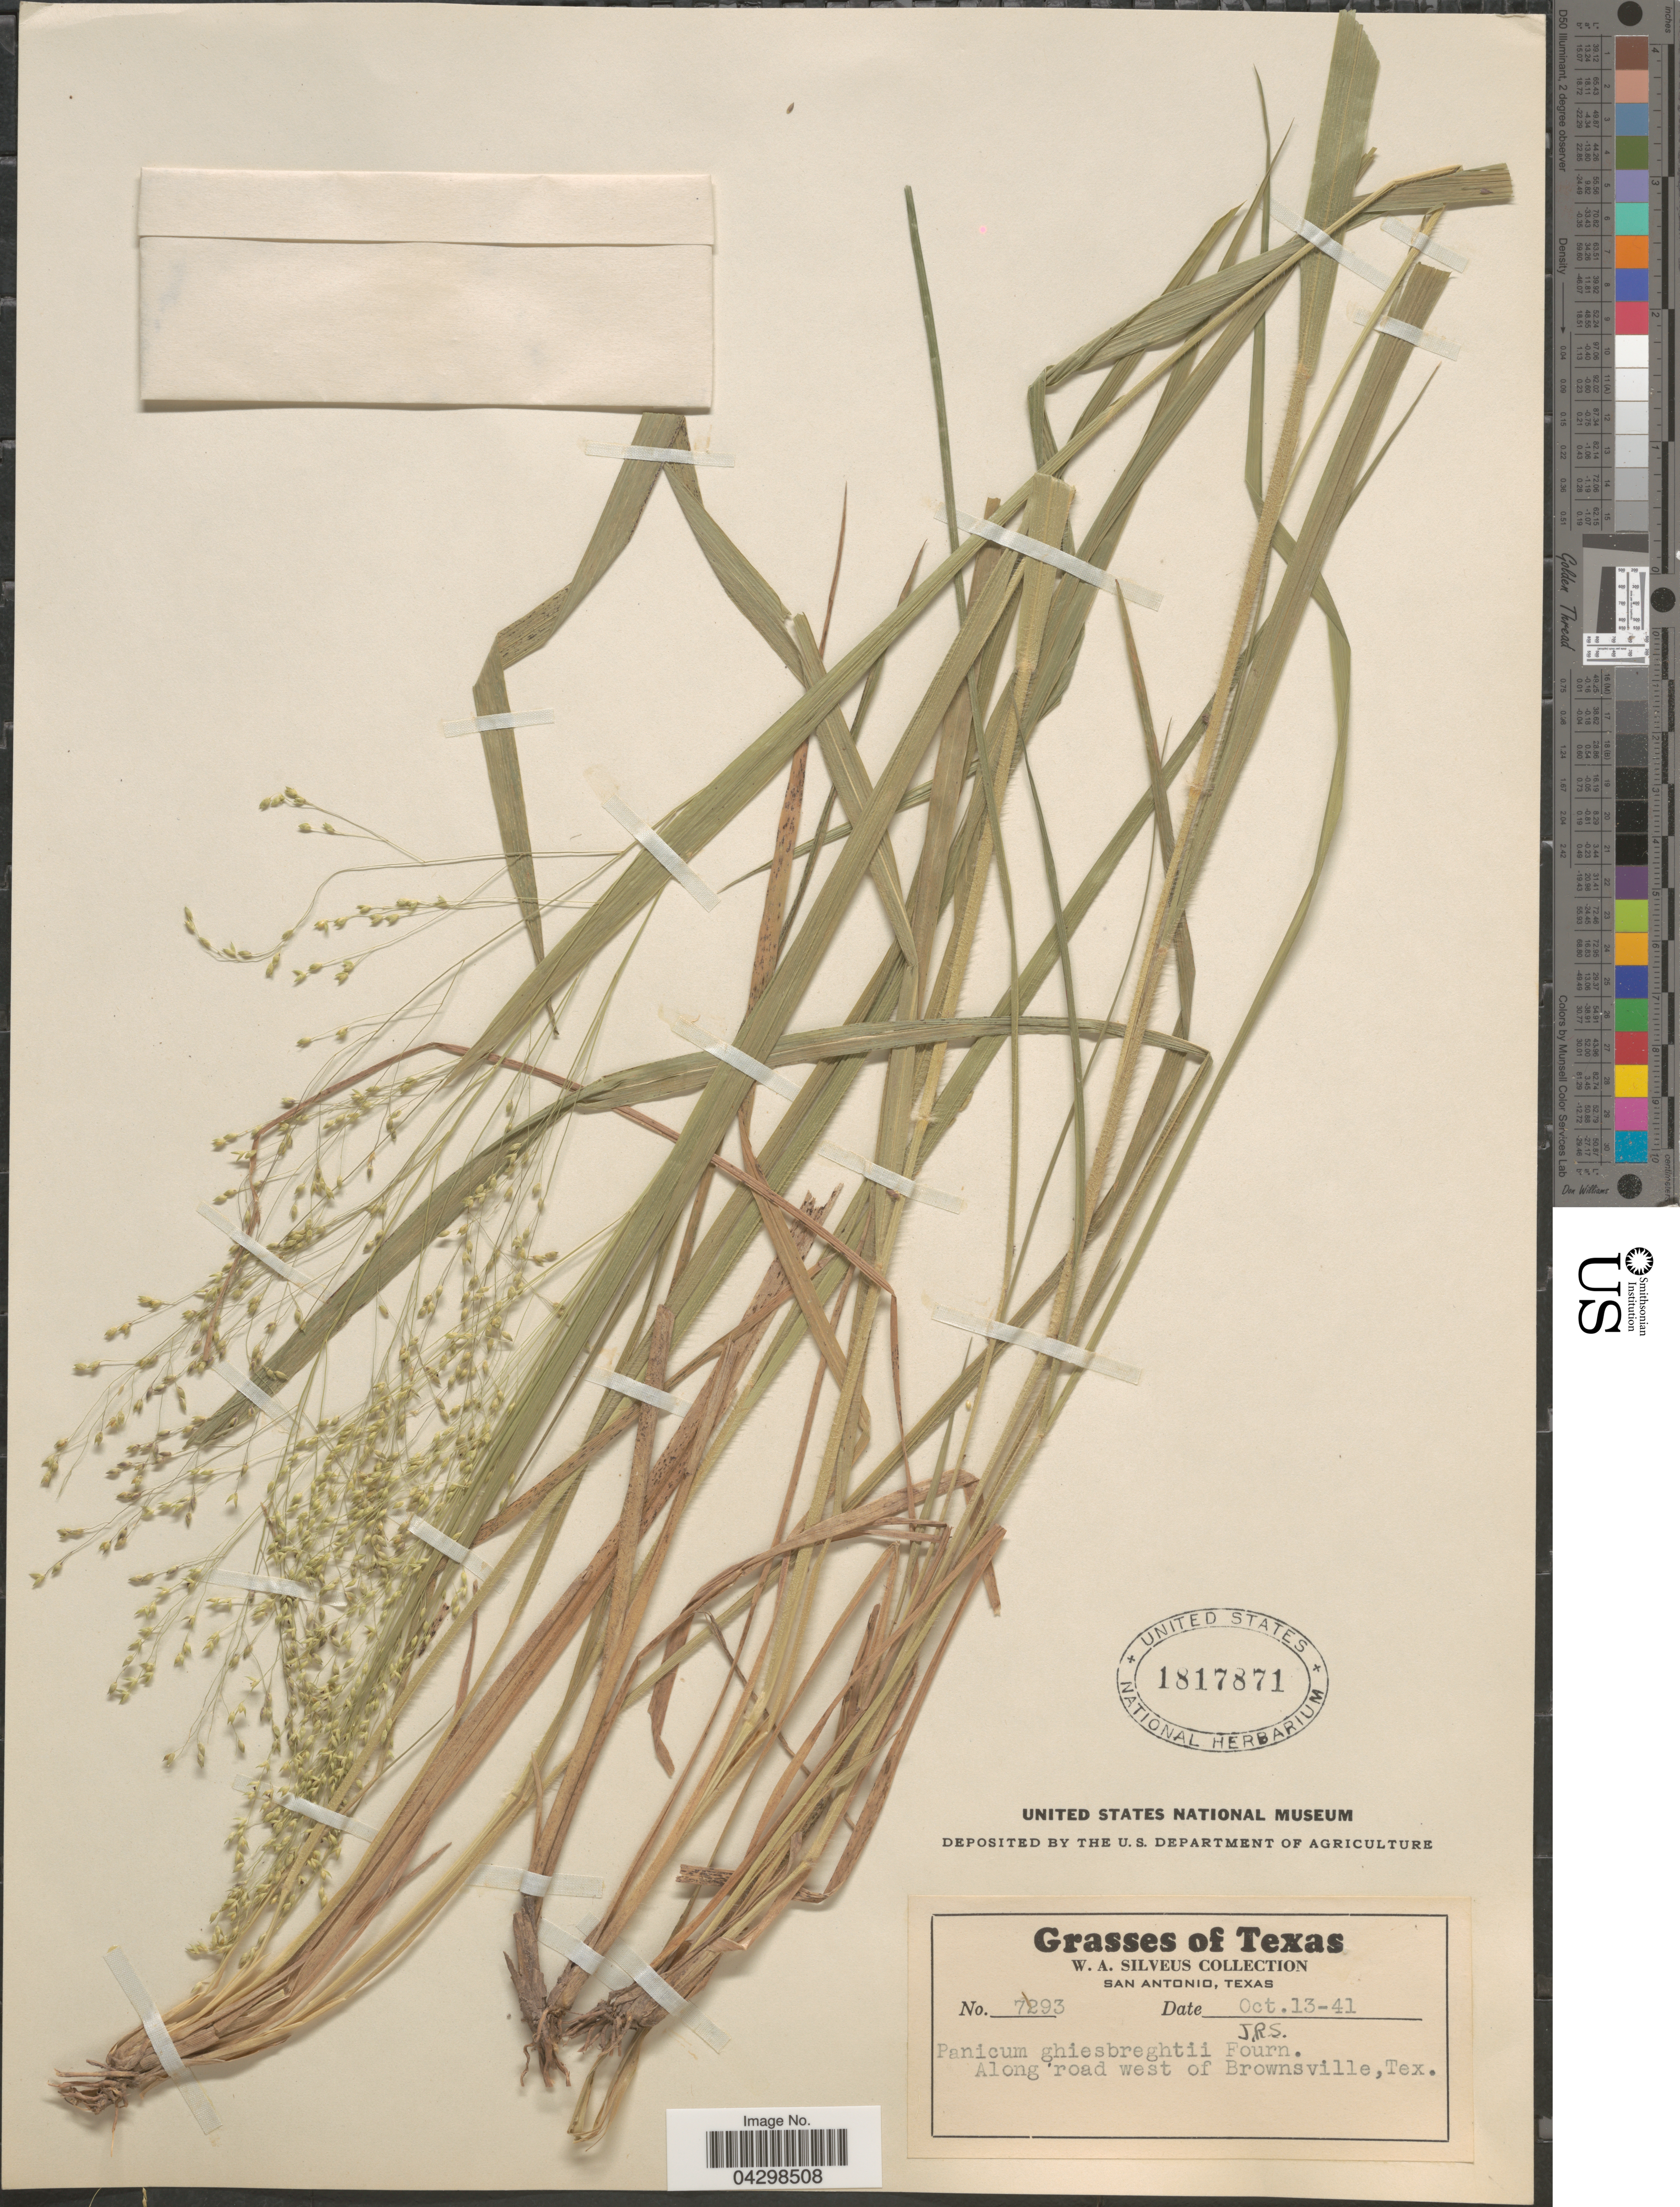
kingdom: Plantae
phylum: Tracheophyta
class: Liliopsida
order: Poales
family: Poaceae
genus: Panicum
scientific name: Panicum ghiesbreghtii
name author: E. Fourn.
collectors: W. Silveus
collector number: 7293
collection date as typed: Transcribed d/m/y: 13/10/41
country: United States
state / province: Texas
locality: Along road west of Brownsville.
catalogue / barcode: US 1817871